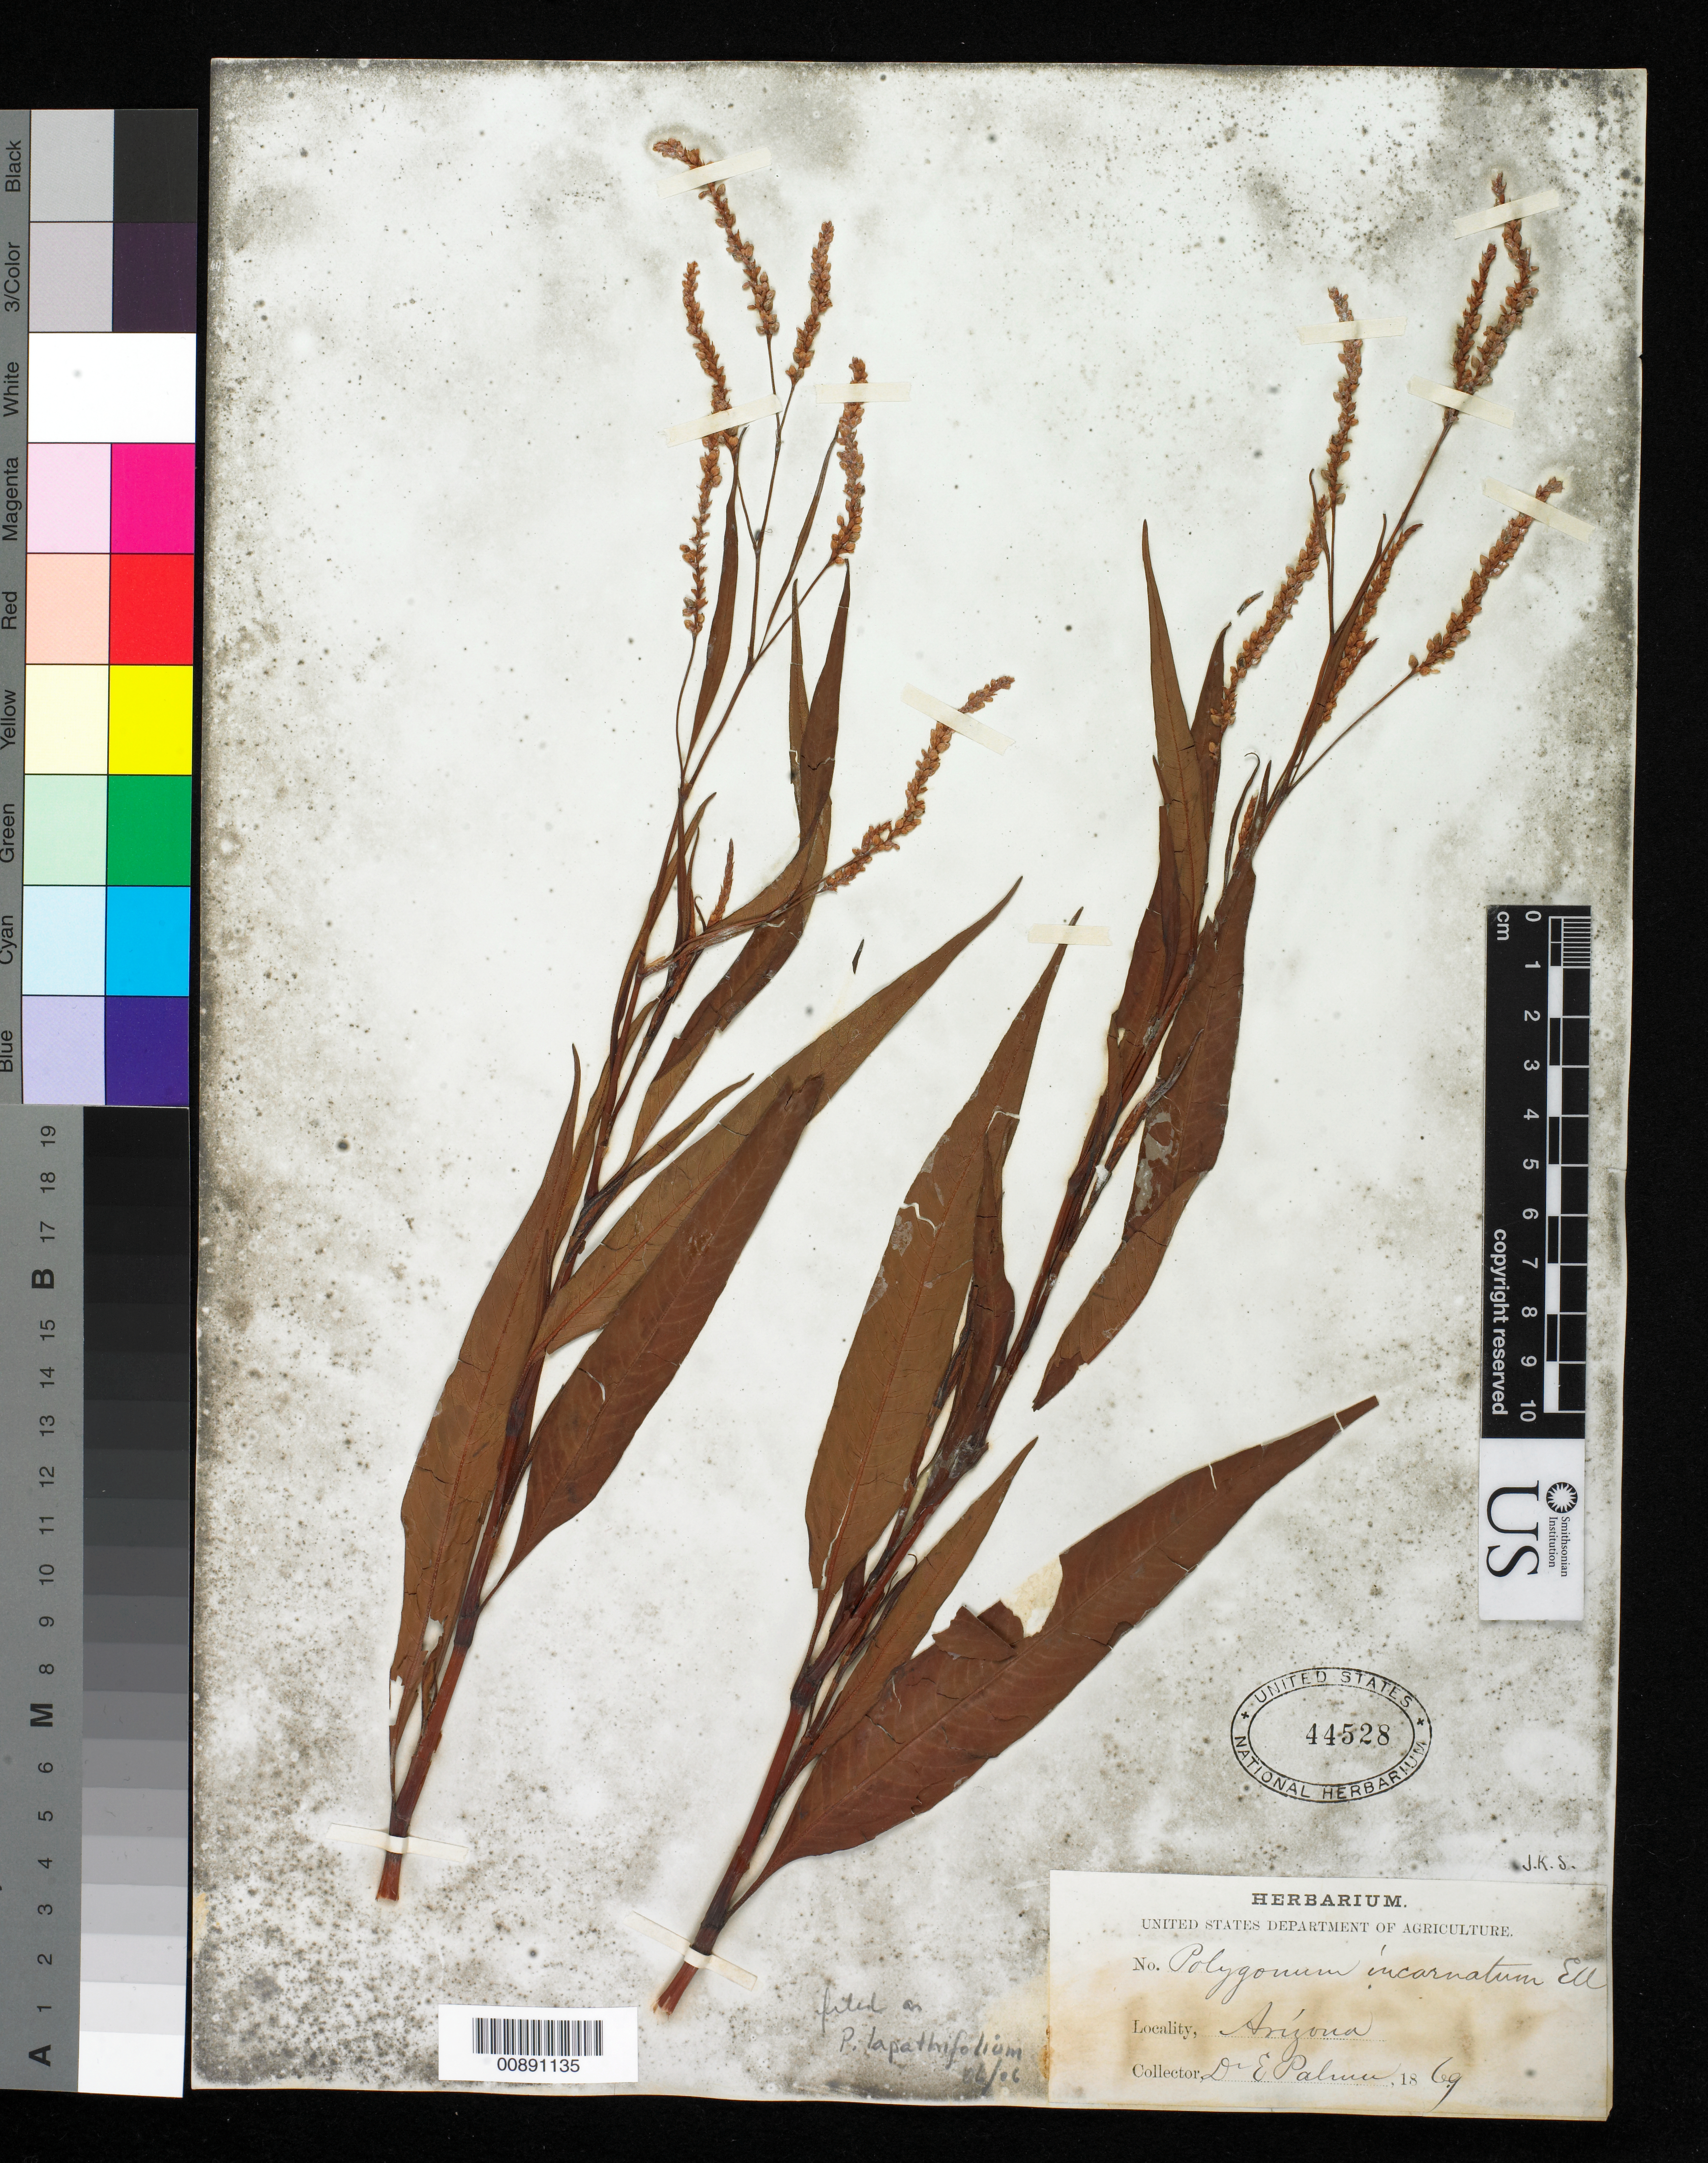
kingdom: Plantae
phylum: Tracheophyta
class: Magnoliopsida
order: Caryophyllales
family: Polygonaceae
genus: Persicaria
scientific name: Persicaria lapathifolia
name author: (L.) Delarbre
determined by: Atha, D. E.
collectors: E. Palmer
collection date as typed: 1869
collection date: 1869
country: United States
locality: USA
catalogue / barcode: US 44528